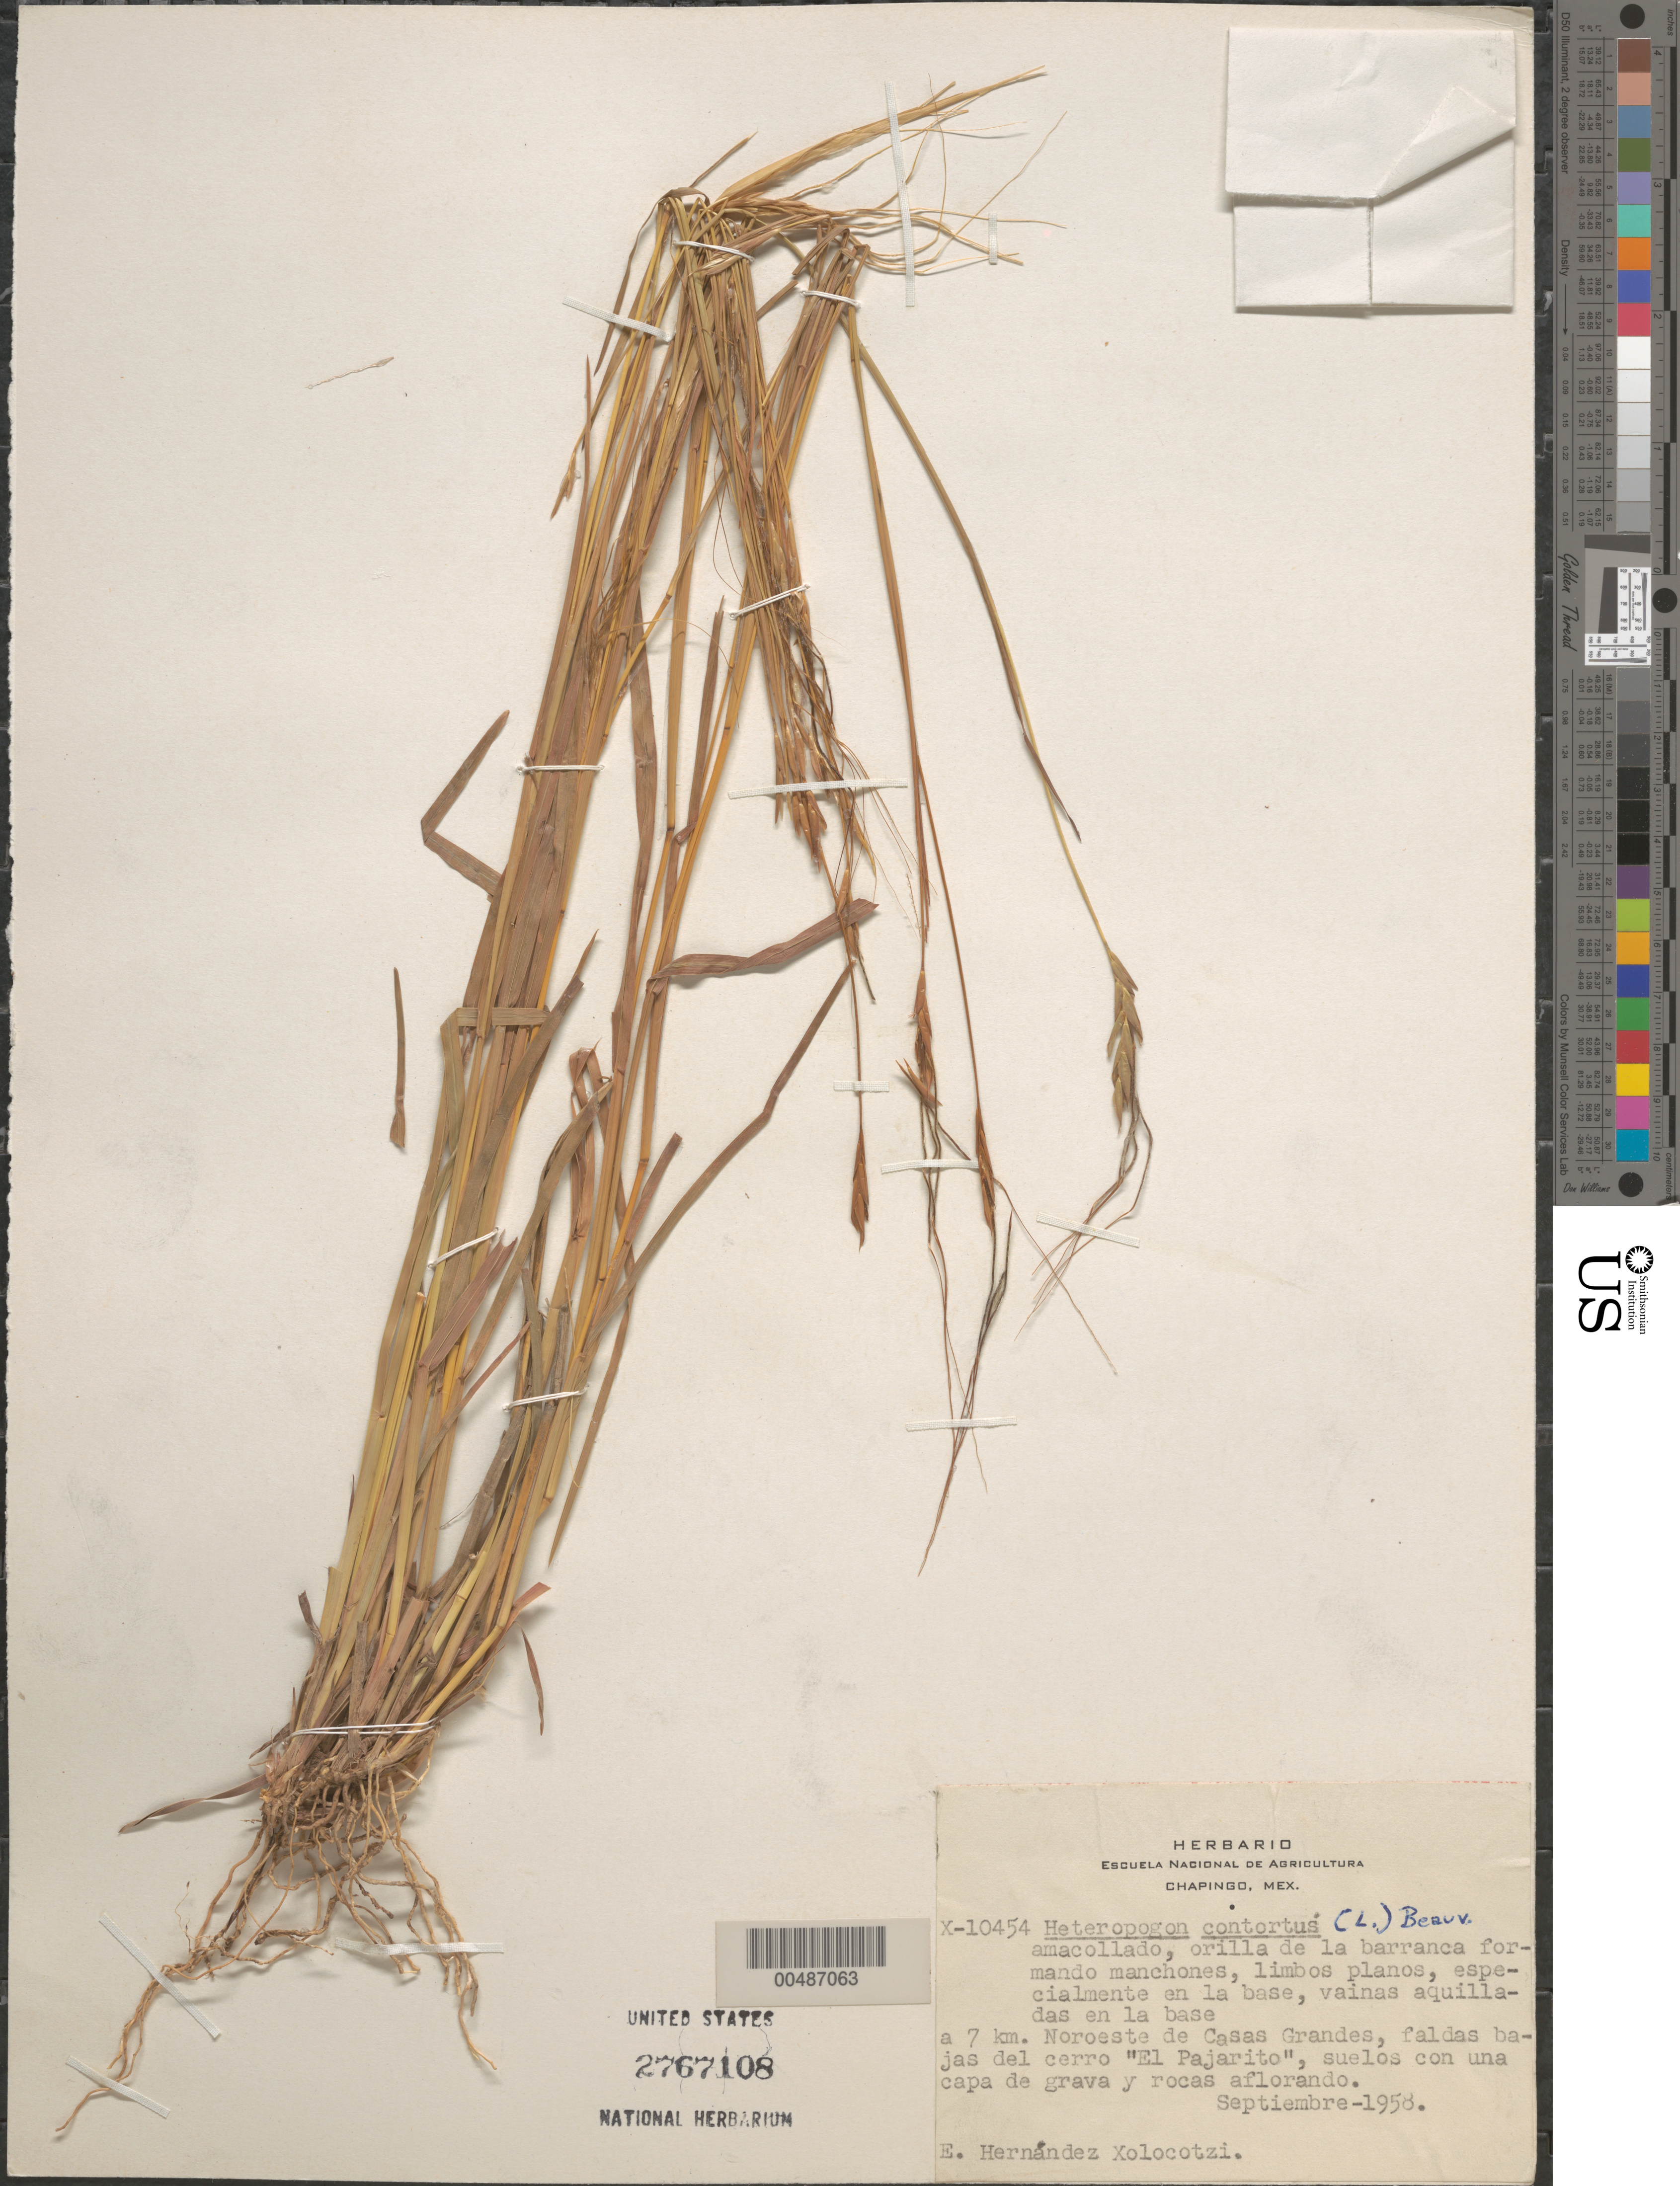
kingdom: Plantae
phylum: Tracheophyta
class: Liliopsida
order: Poales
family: Poaceae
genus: Heteropogon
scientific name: Heteropogon contortus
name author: (L.) P. Beauv. ex Roem. & Schult.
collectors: E. I. Hernández-X.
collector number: X-10454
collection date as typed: Sep 1958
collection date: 1958-09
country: Mexico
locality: A 7 km NW de Casas Grandes, faldas bajas del cerro El Pajarito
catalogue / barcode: US 2767108